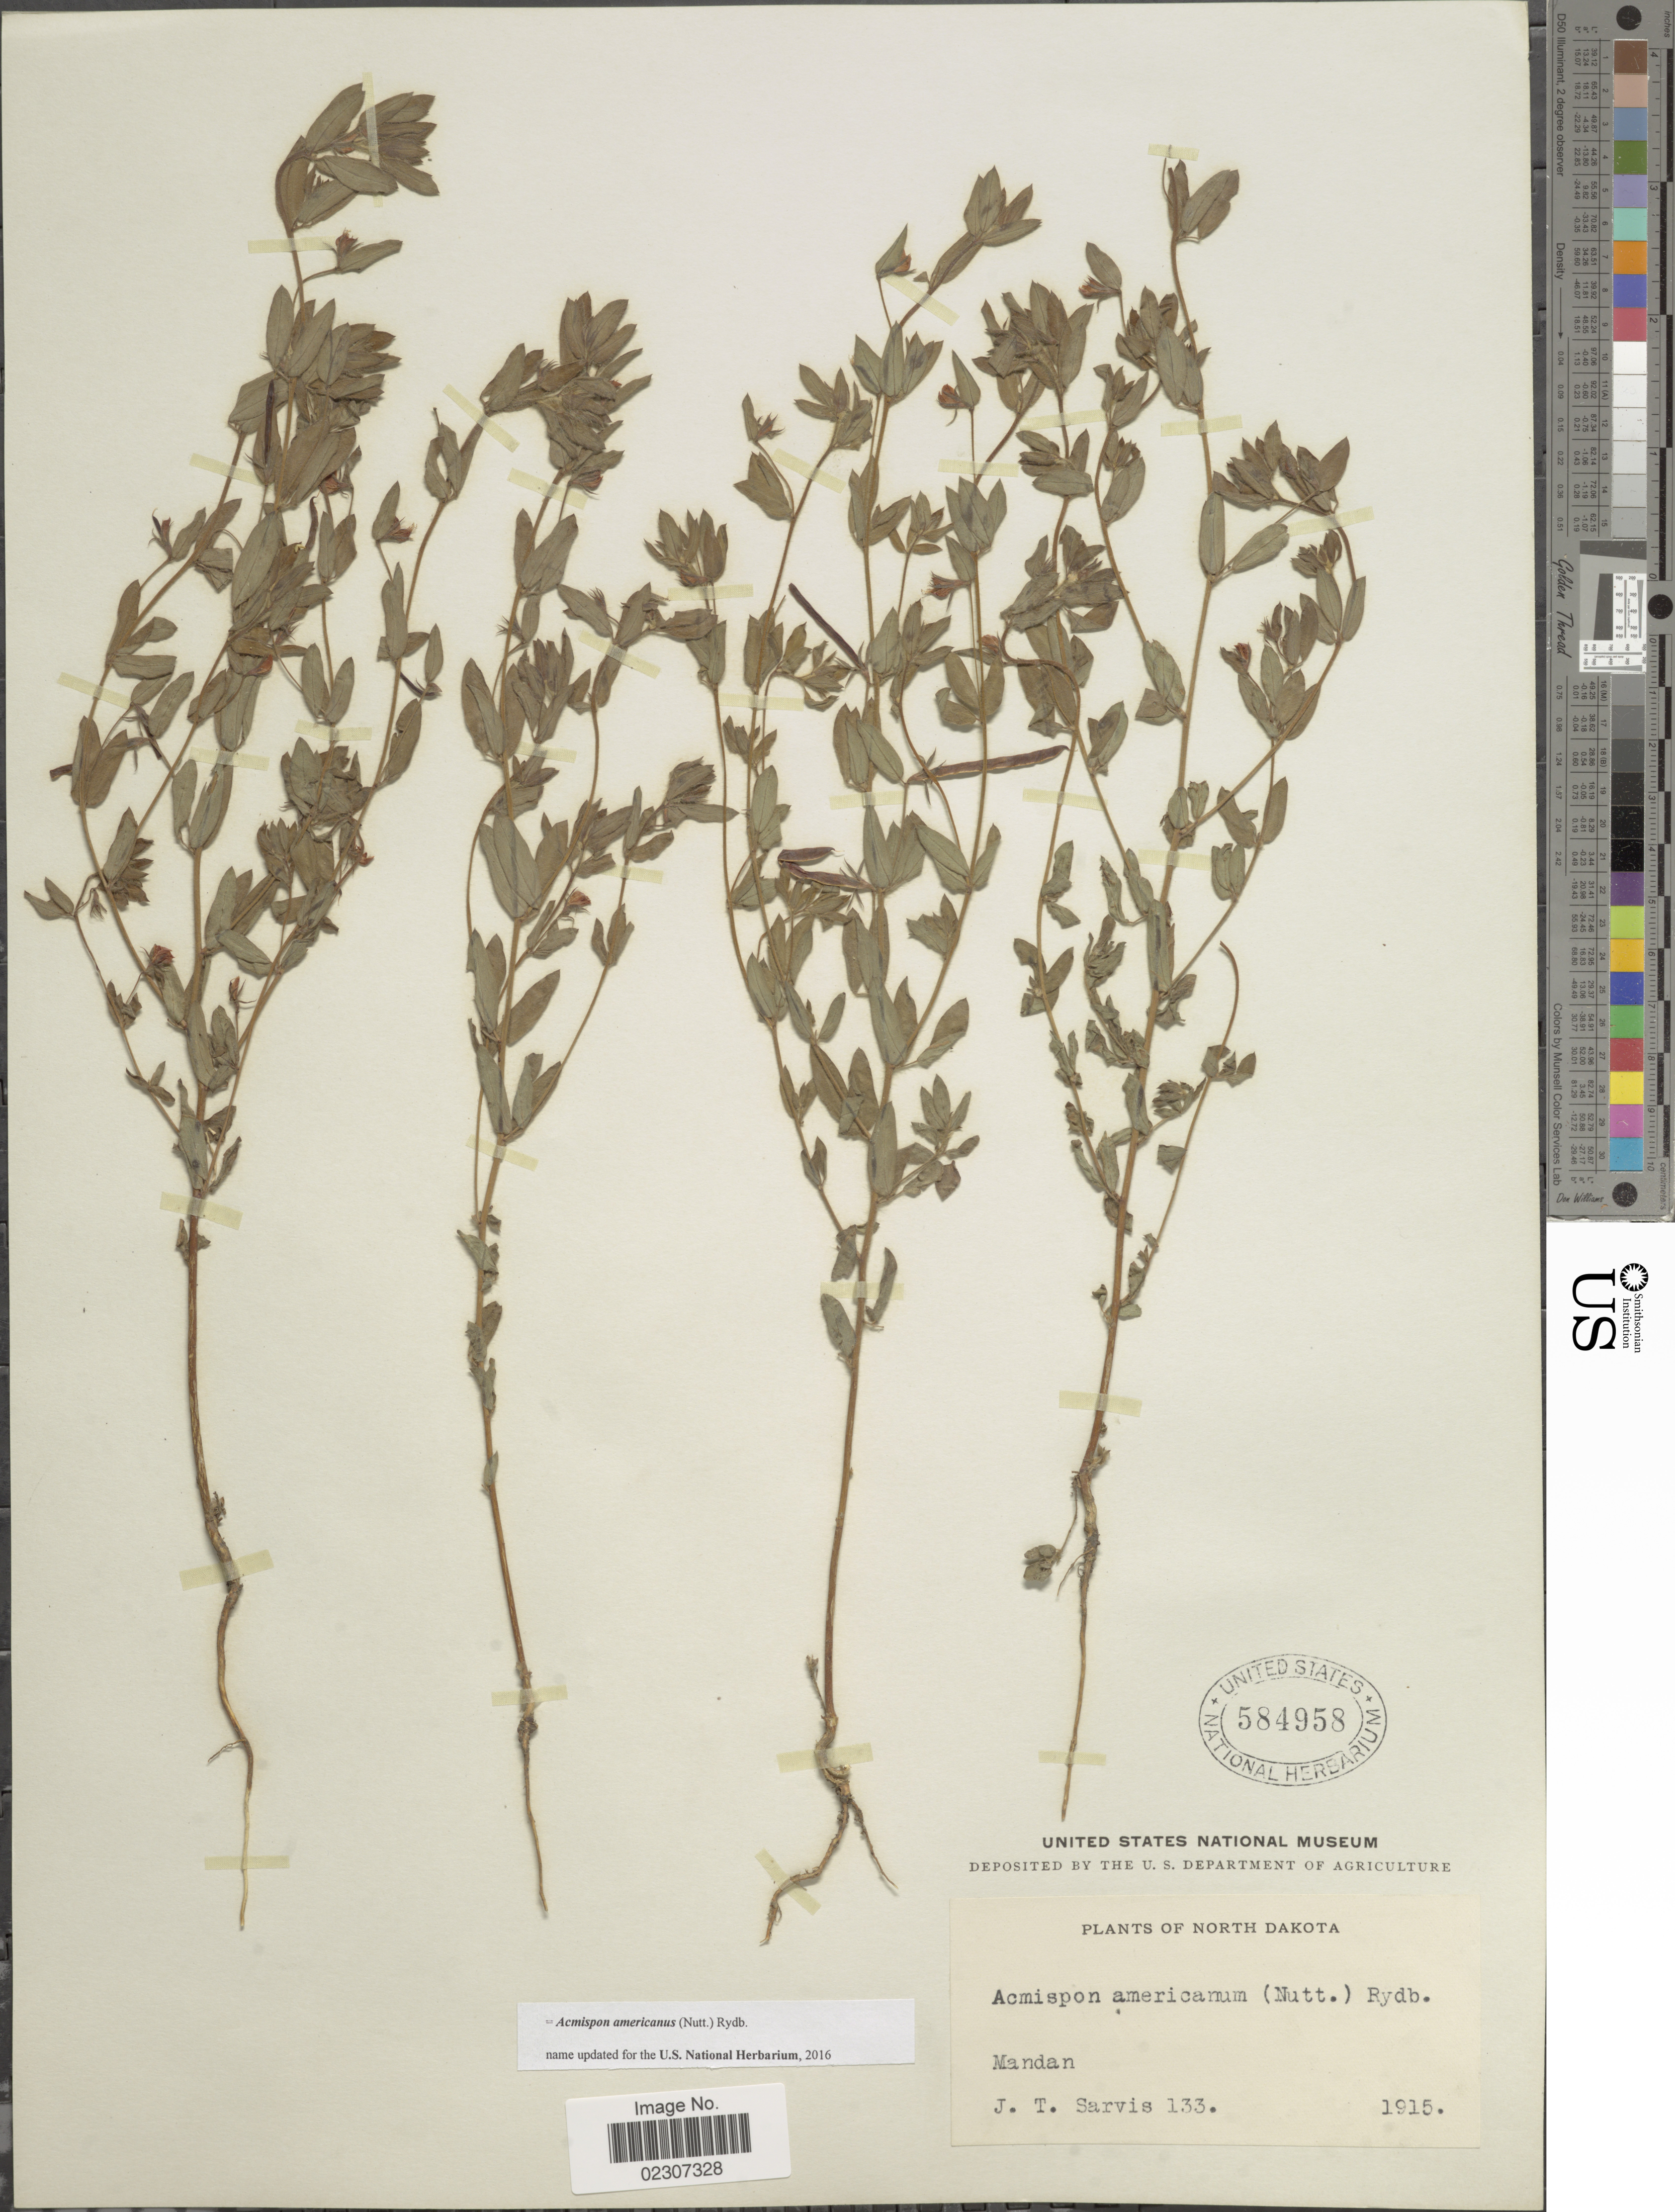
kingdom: Plantae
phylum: Tracheophyta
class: Magnoliopsida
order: Fabales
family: Fabaceae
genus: Acmispon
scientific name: Acmispon americanus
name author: (Nutt.) Rydb.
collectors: J. Sarvis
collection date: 1915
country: United States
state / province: North Dakota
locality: North Dakota. Mandan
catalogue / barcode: US 584958